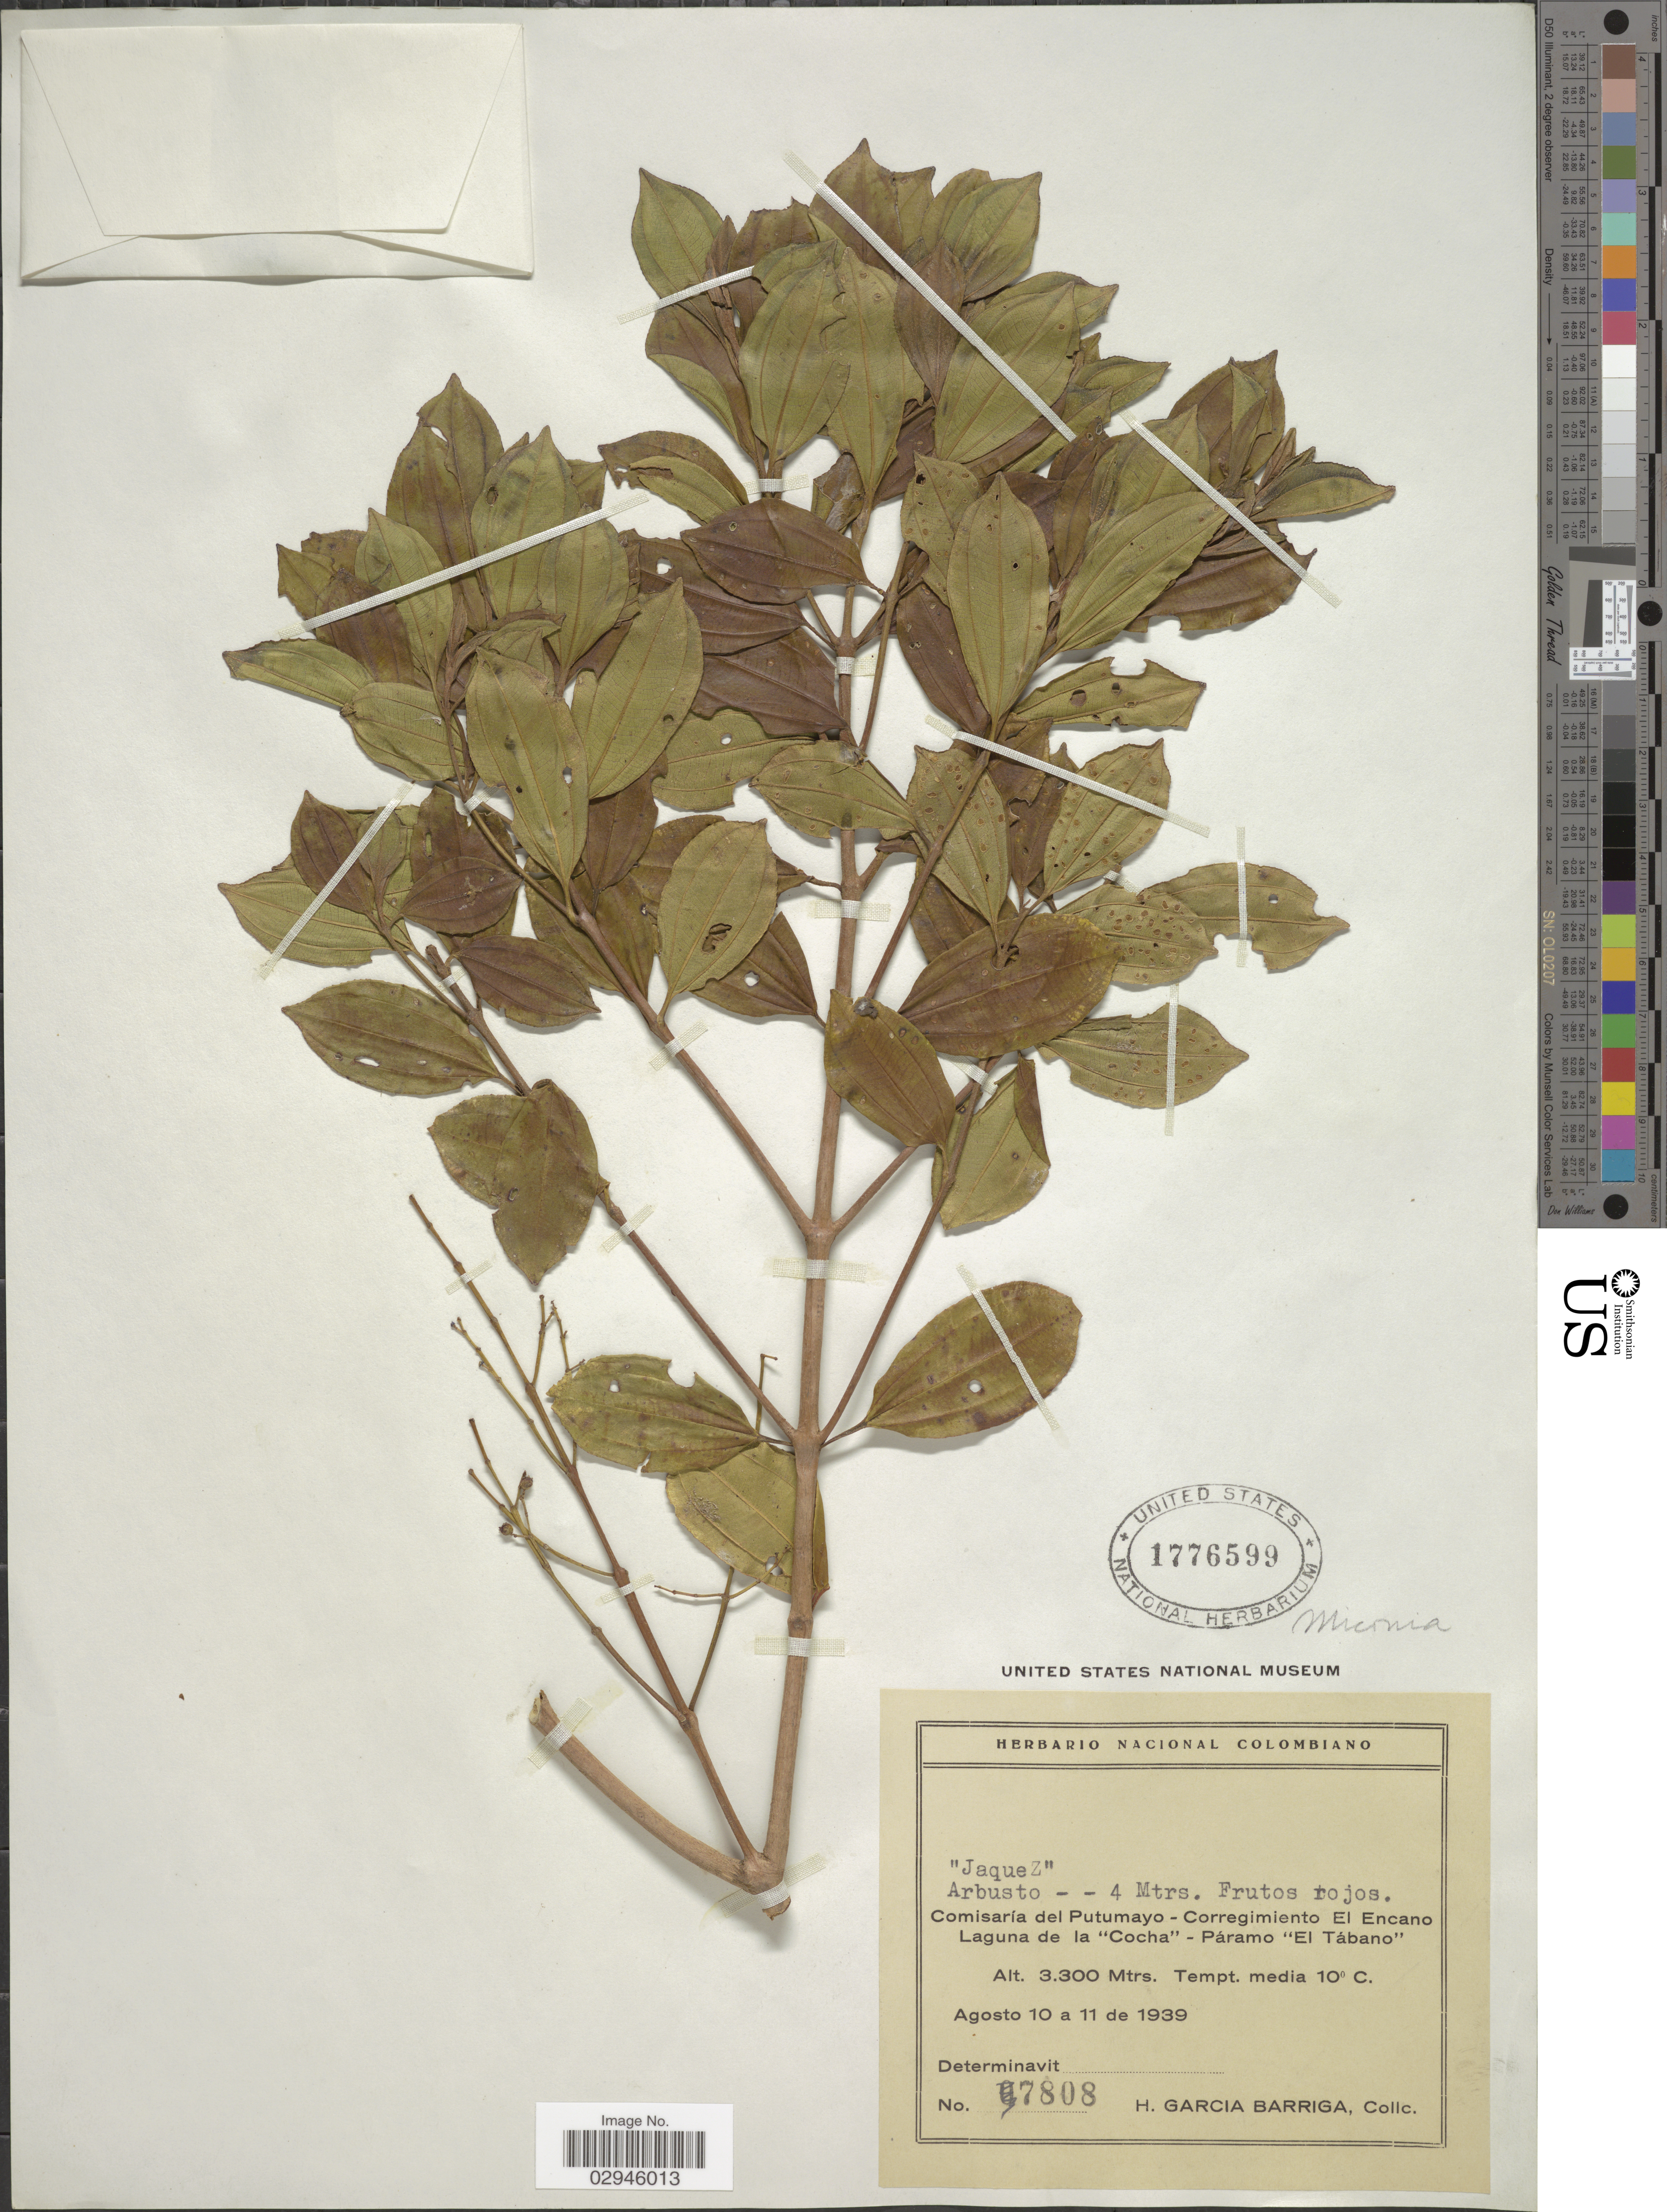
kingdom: Plantae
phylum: Tracheophyta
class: Magnoliopsida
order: Myrtales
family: Melastomataceae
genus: Miconia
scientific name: Miconia sp.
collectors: H. García Barriga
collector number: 7808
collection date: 1939-08-10/1939-08-11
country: Colombia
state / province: Putumayo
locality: Comisaria del Putumayo - Corregimiento El Encano Laguna de la "Cocha" - Páramo "El Tábano".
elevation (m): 3300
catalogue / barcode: US 1776599